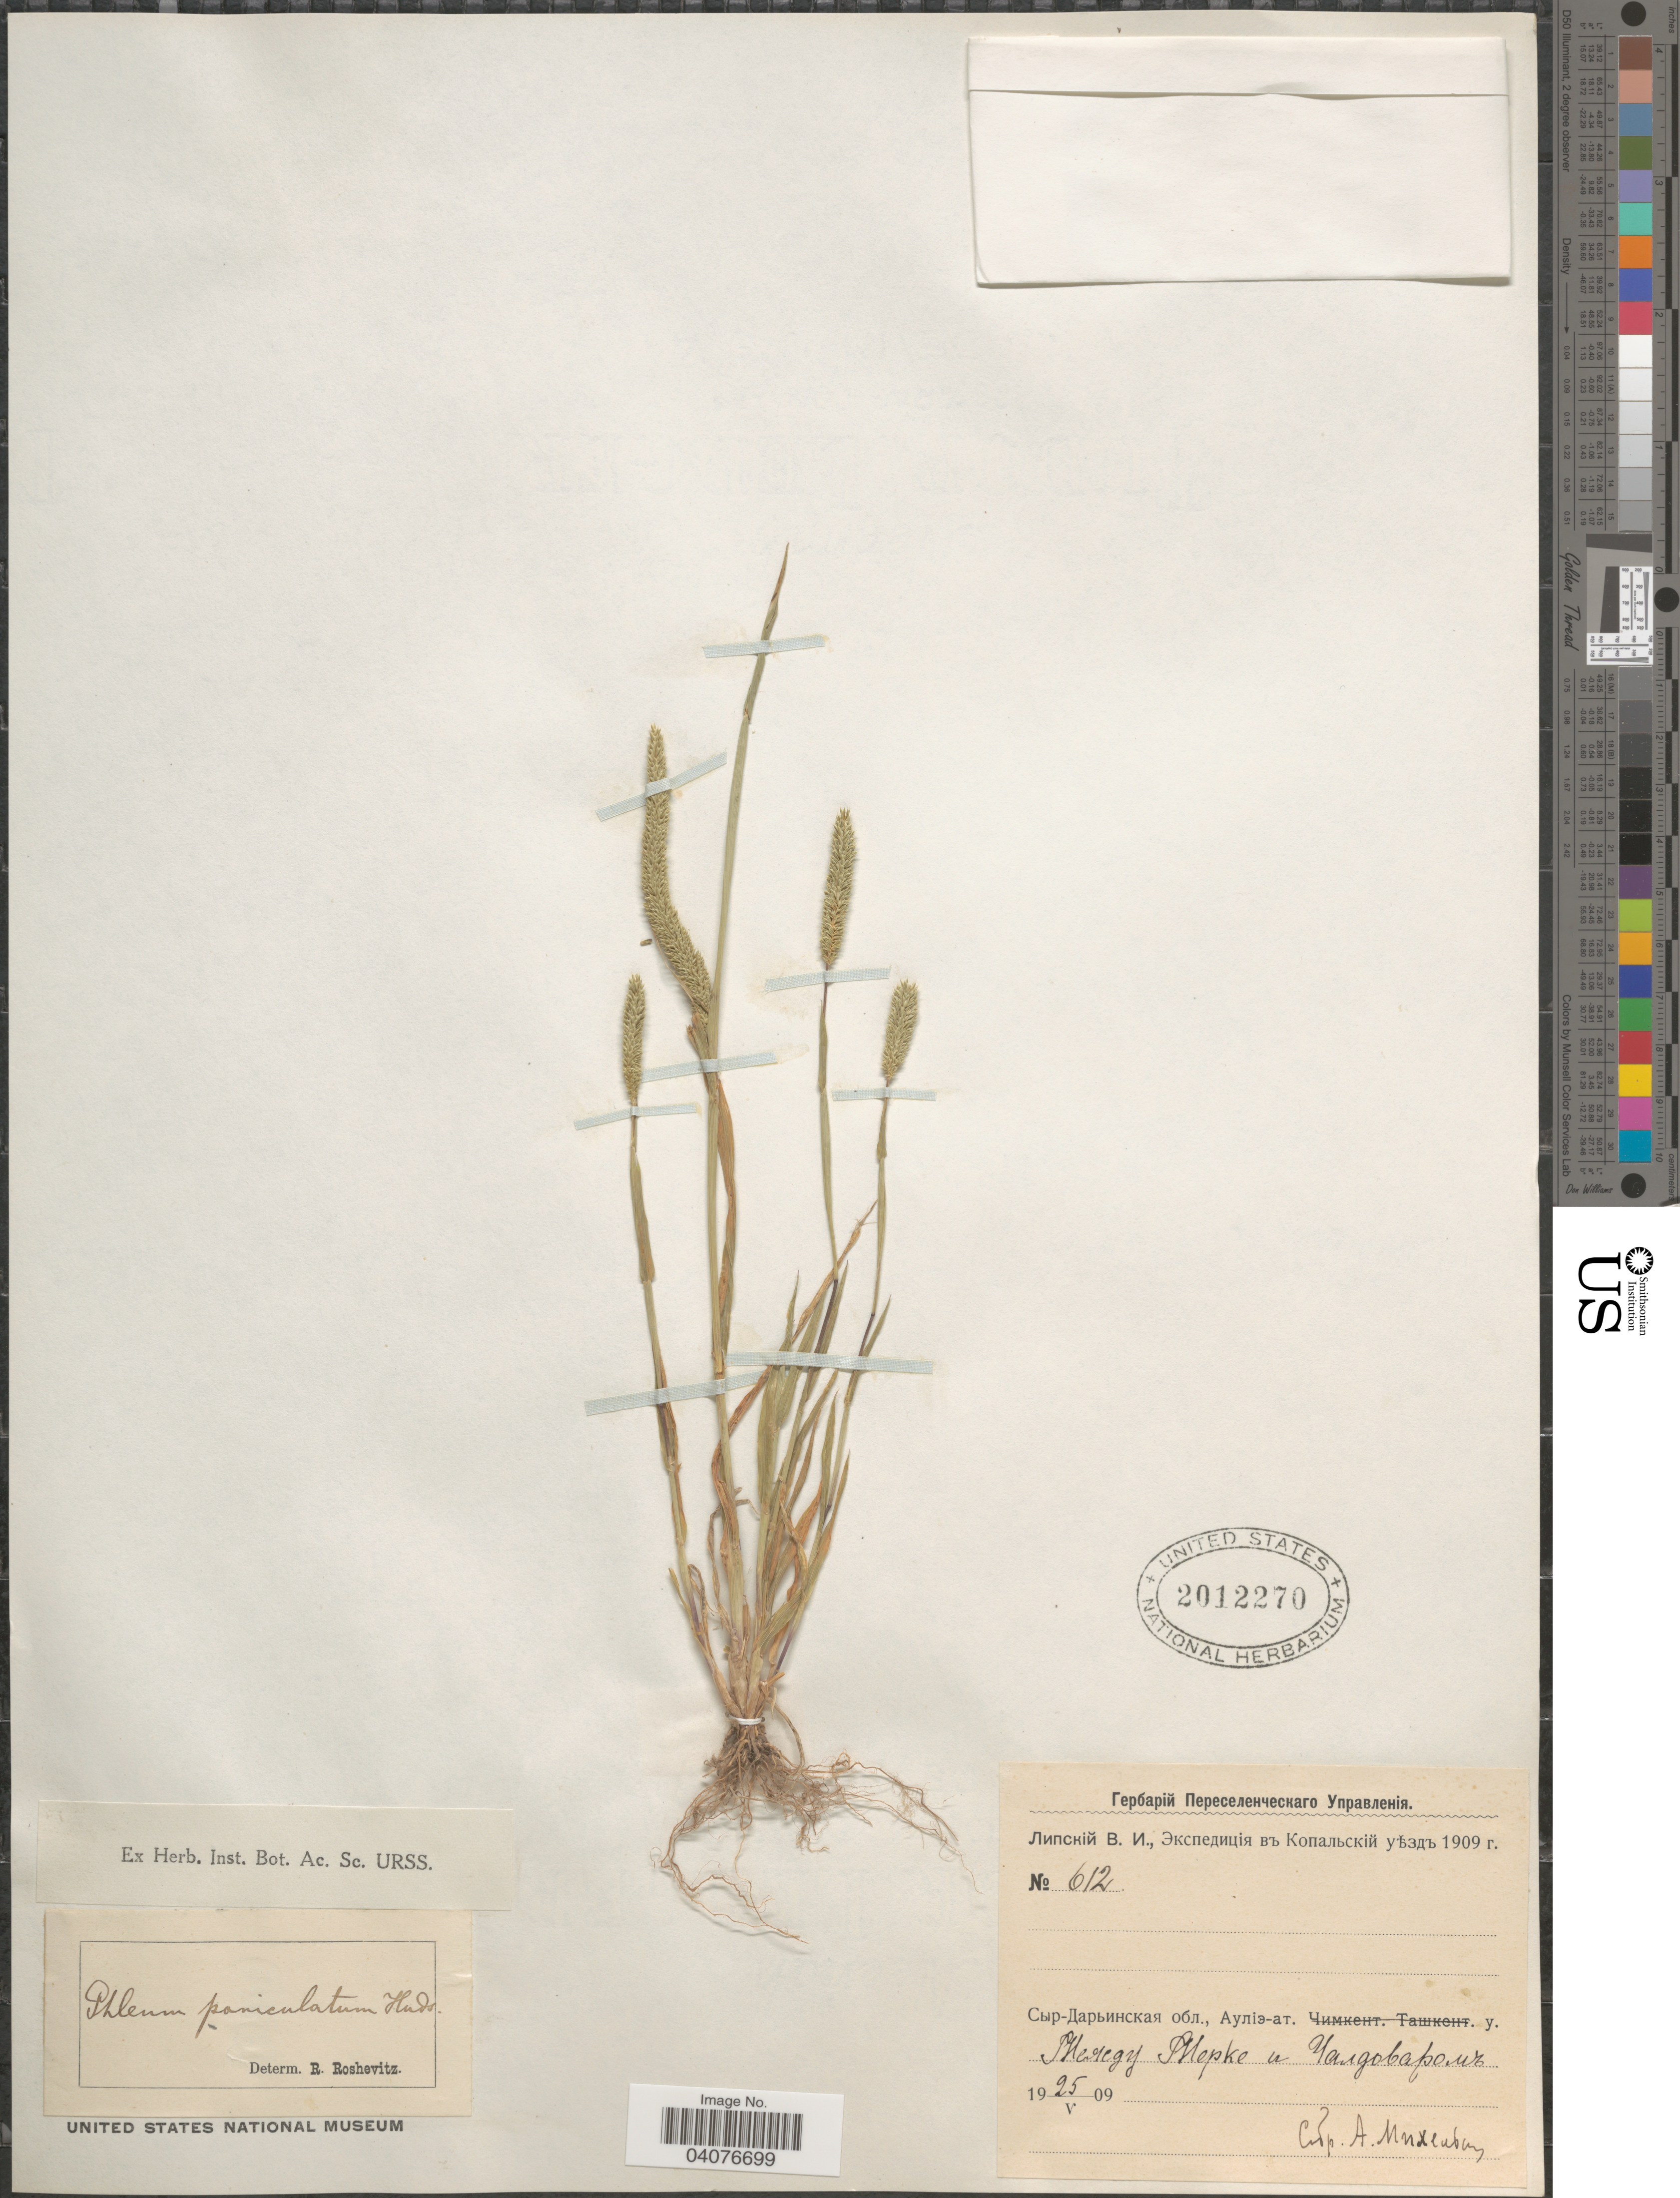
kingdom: Plantae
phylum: Tracheophyta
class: Liliopsida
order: Poales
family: Poaceae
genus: Phleum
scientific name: Phleum paniculatum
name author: Huds.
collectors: A. Mikhelson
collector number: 612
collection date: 1909-05-25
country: Kazakhstan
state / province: Zhambyl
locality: Between Merke and Chaldovar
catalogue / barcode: US 2012270